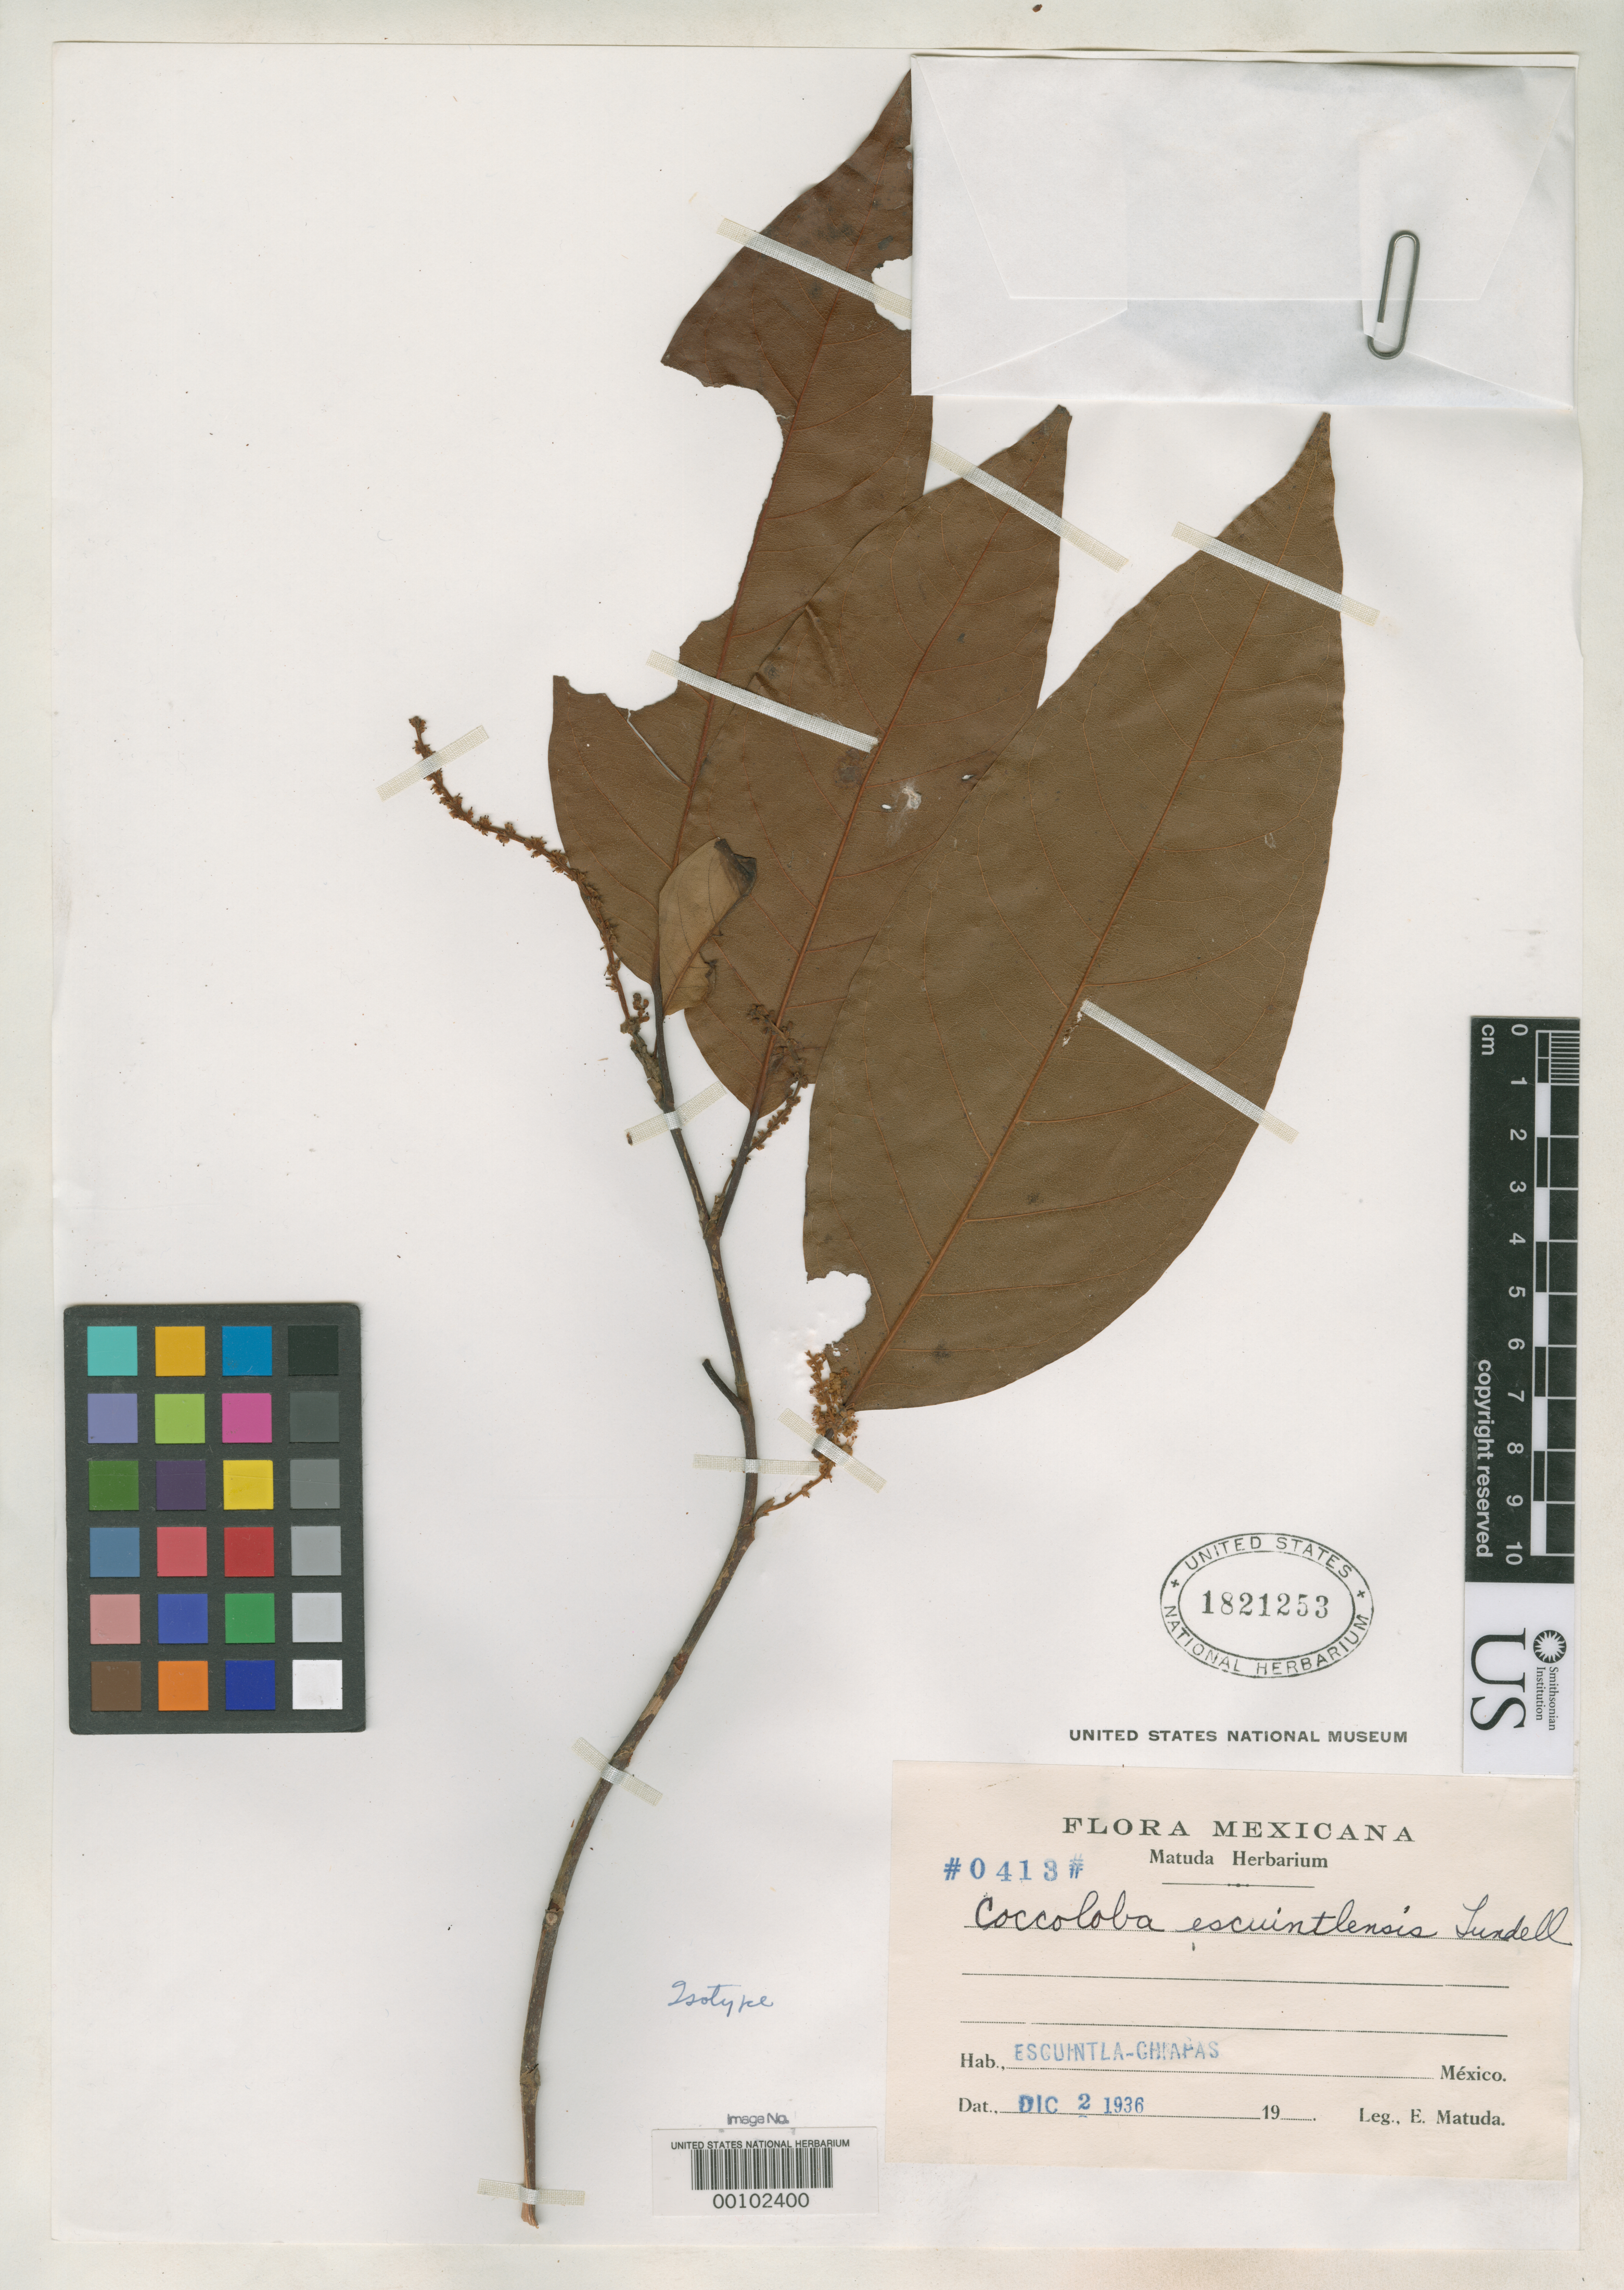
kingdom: Plantae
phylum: Tracheophyta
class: Magnoliopsida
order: Caryophyllales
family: Polygonaceae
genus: Coccoloba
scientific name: Coccoloba escuintlensis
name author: Lundell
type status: Isotype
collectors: E. Matuda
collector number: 413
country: Mexico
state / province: Chiapas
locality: Escuintla.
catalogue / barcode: US 1821253